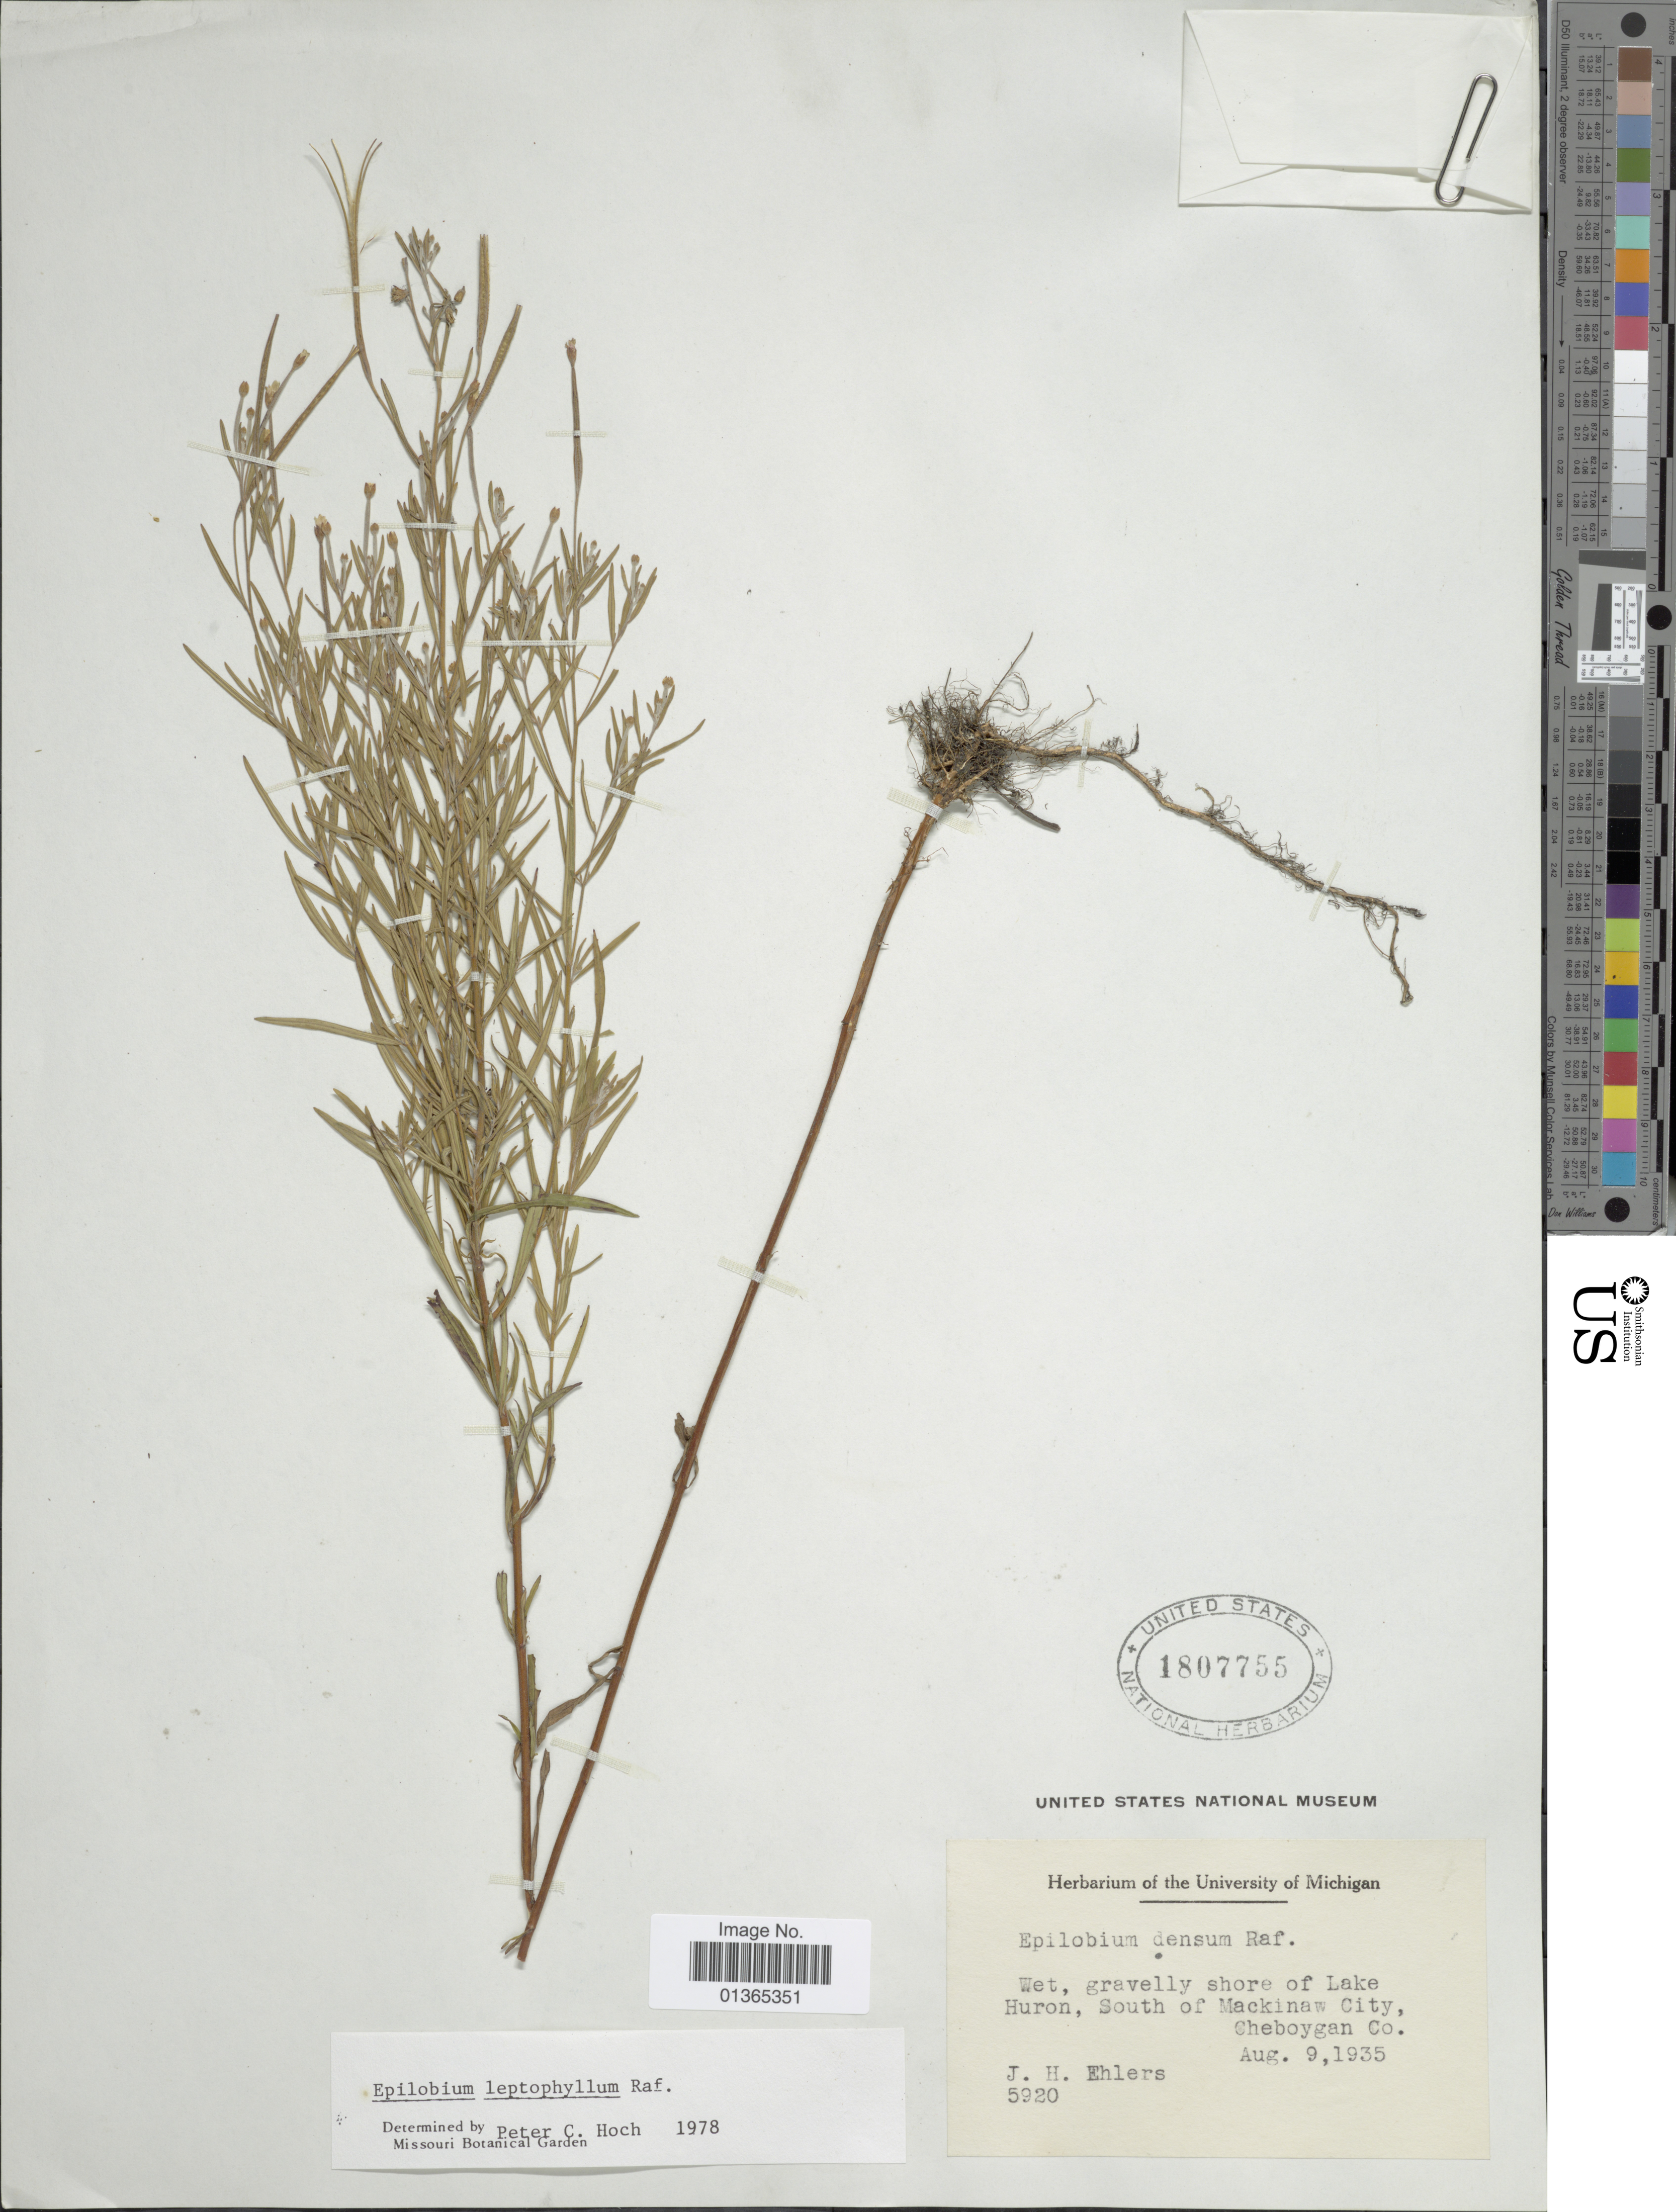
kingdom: Plantae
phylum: Tracheophyta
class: Magnoliopsida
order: Myrtales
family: Onagraceae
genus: Epilobium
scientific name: Epilobium leptophyllum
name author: Raf.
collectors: J. H. Ehlers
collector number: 5920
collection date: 1935-08-09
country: United States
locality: Wet, gravelly shore of Lake Huron, South of Mackinaw City, Cheboyan Co.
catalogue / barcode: US 1807755